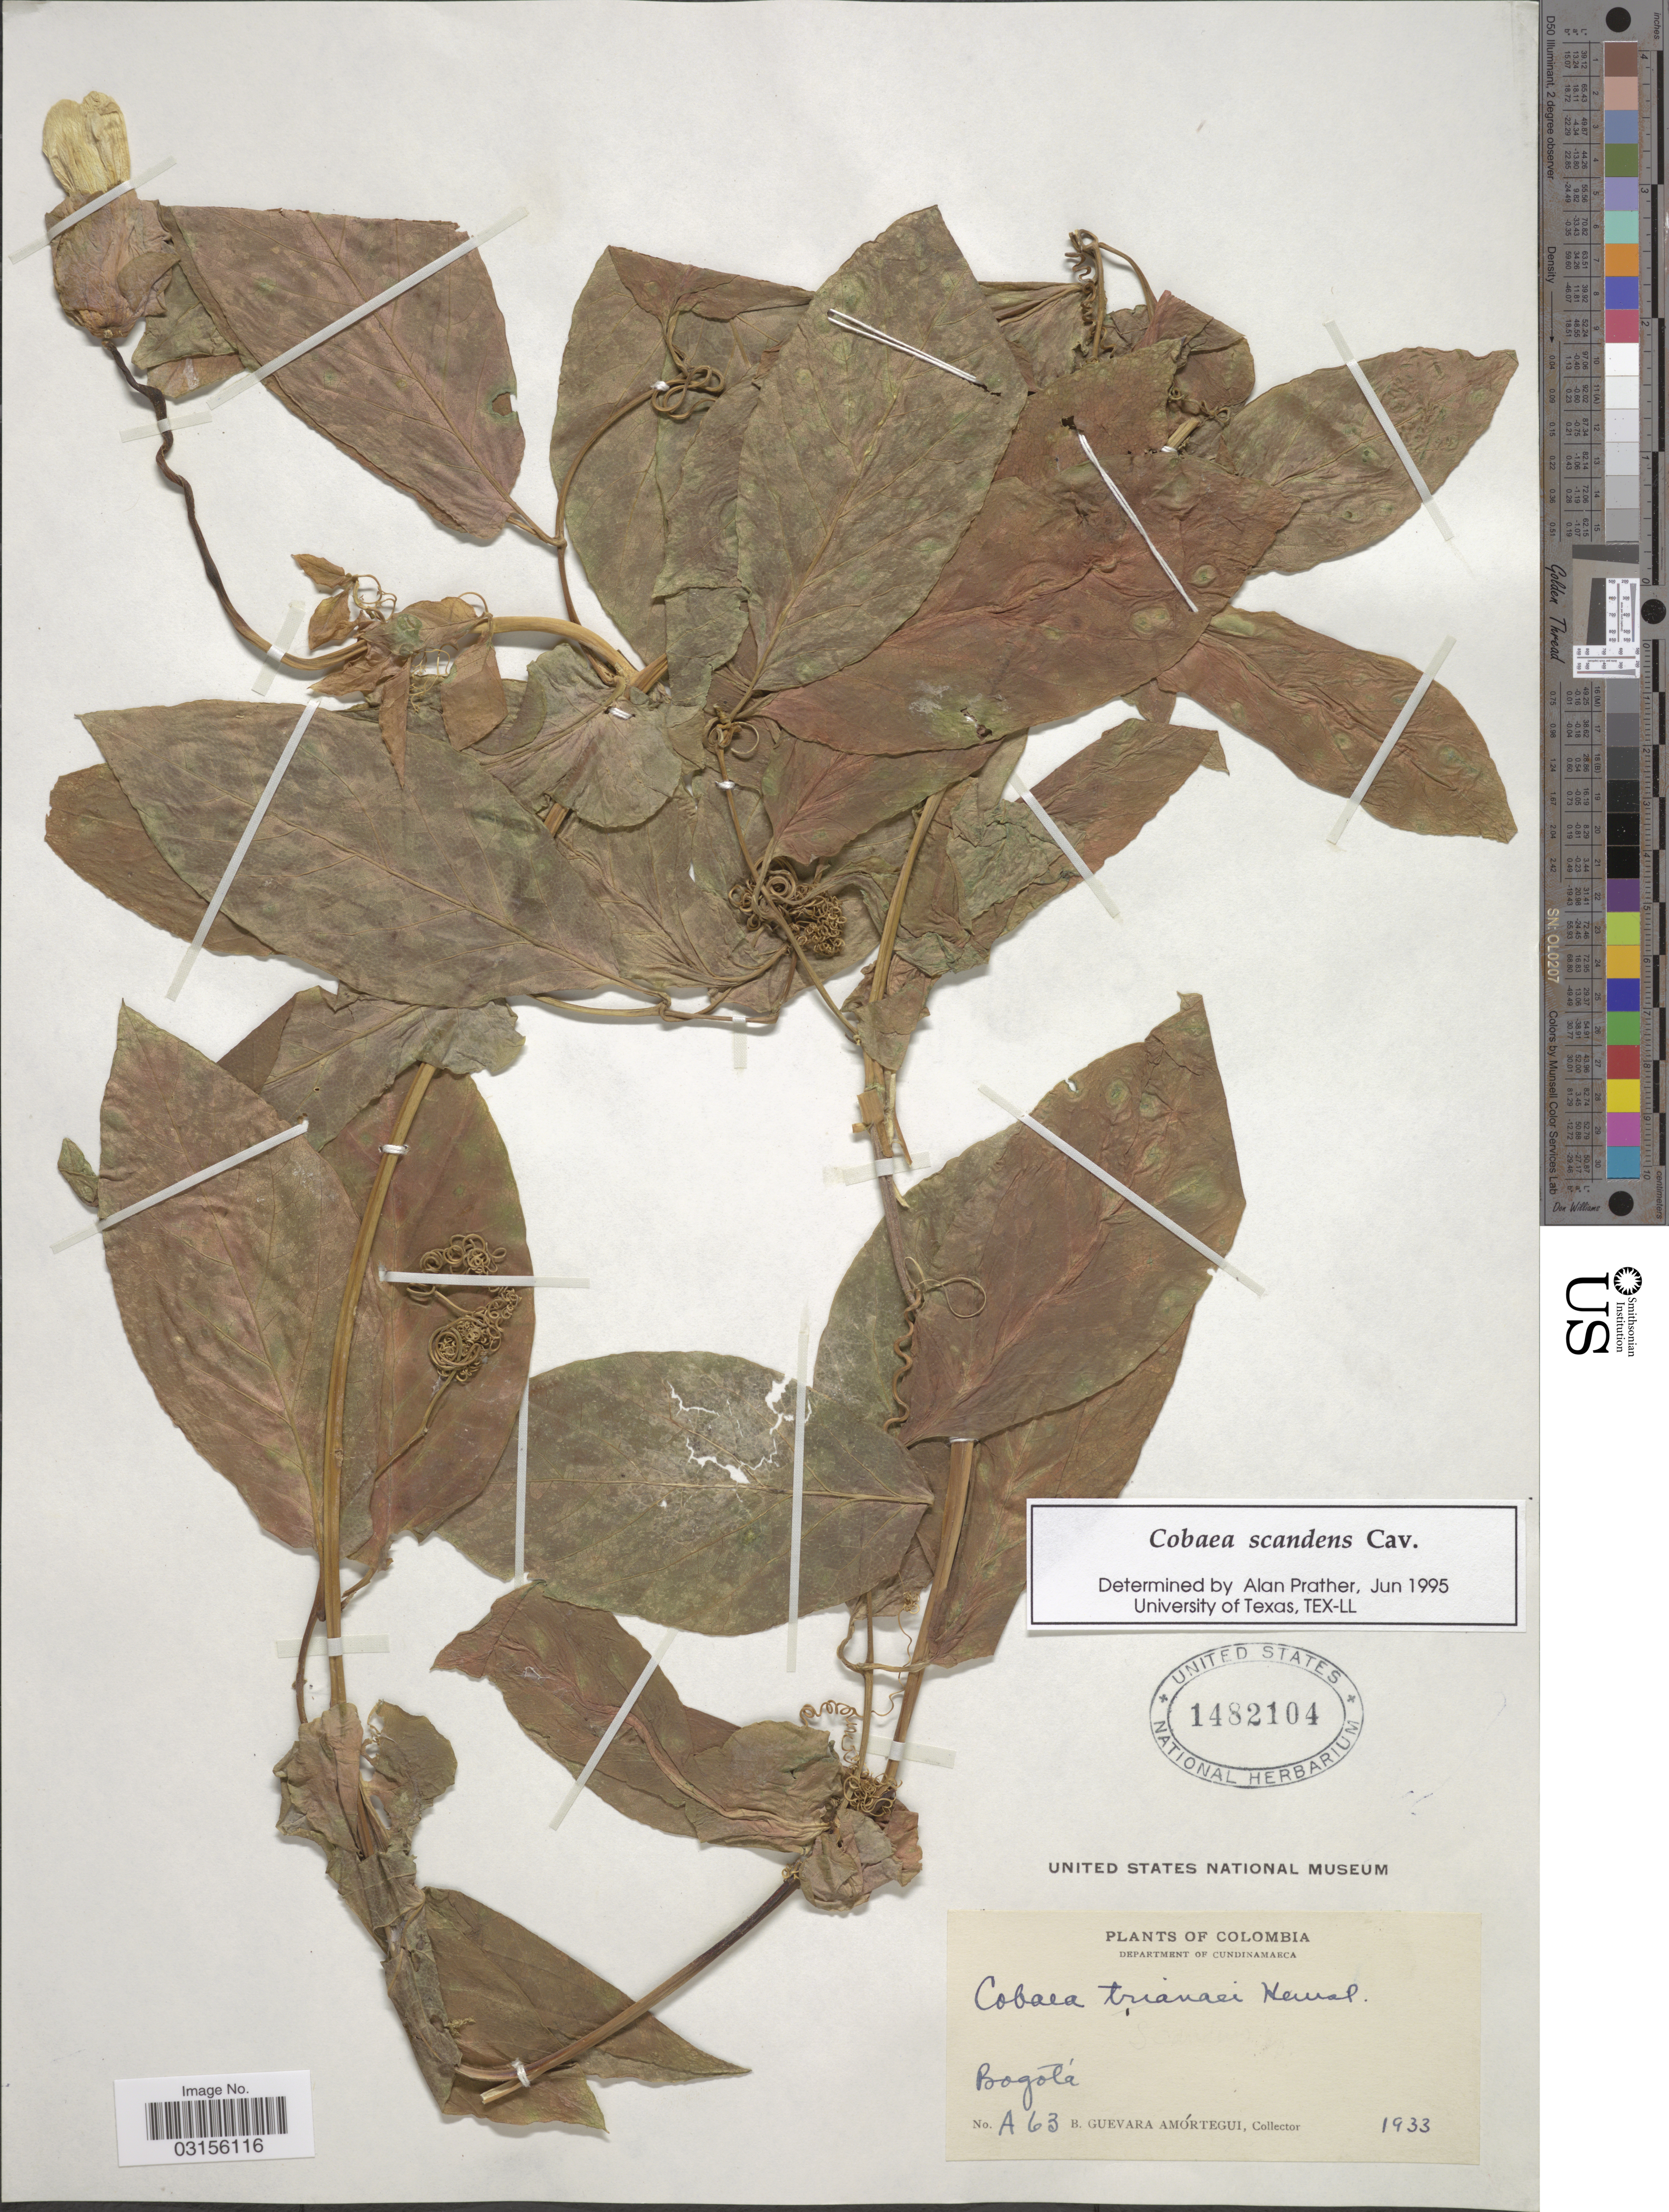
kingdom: Plantae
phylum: Tracheophyta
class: Magnoliopsida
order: Ericales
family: Polemoniaceae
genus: Cobaea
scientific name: Cobaea scandens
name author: Cav.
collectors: B. Guevara Amortegui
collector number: A63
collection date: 1933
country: Colombia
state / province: Cundinamarca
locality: Department of Cundinamarca. Bogotá.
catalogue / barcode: US 1482104